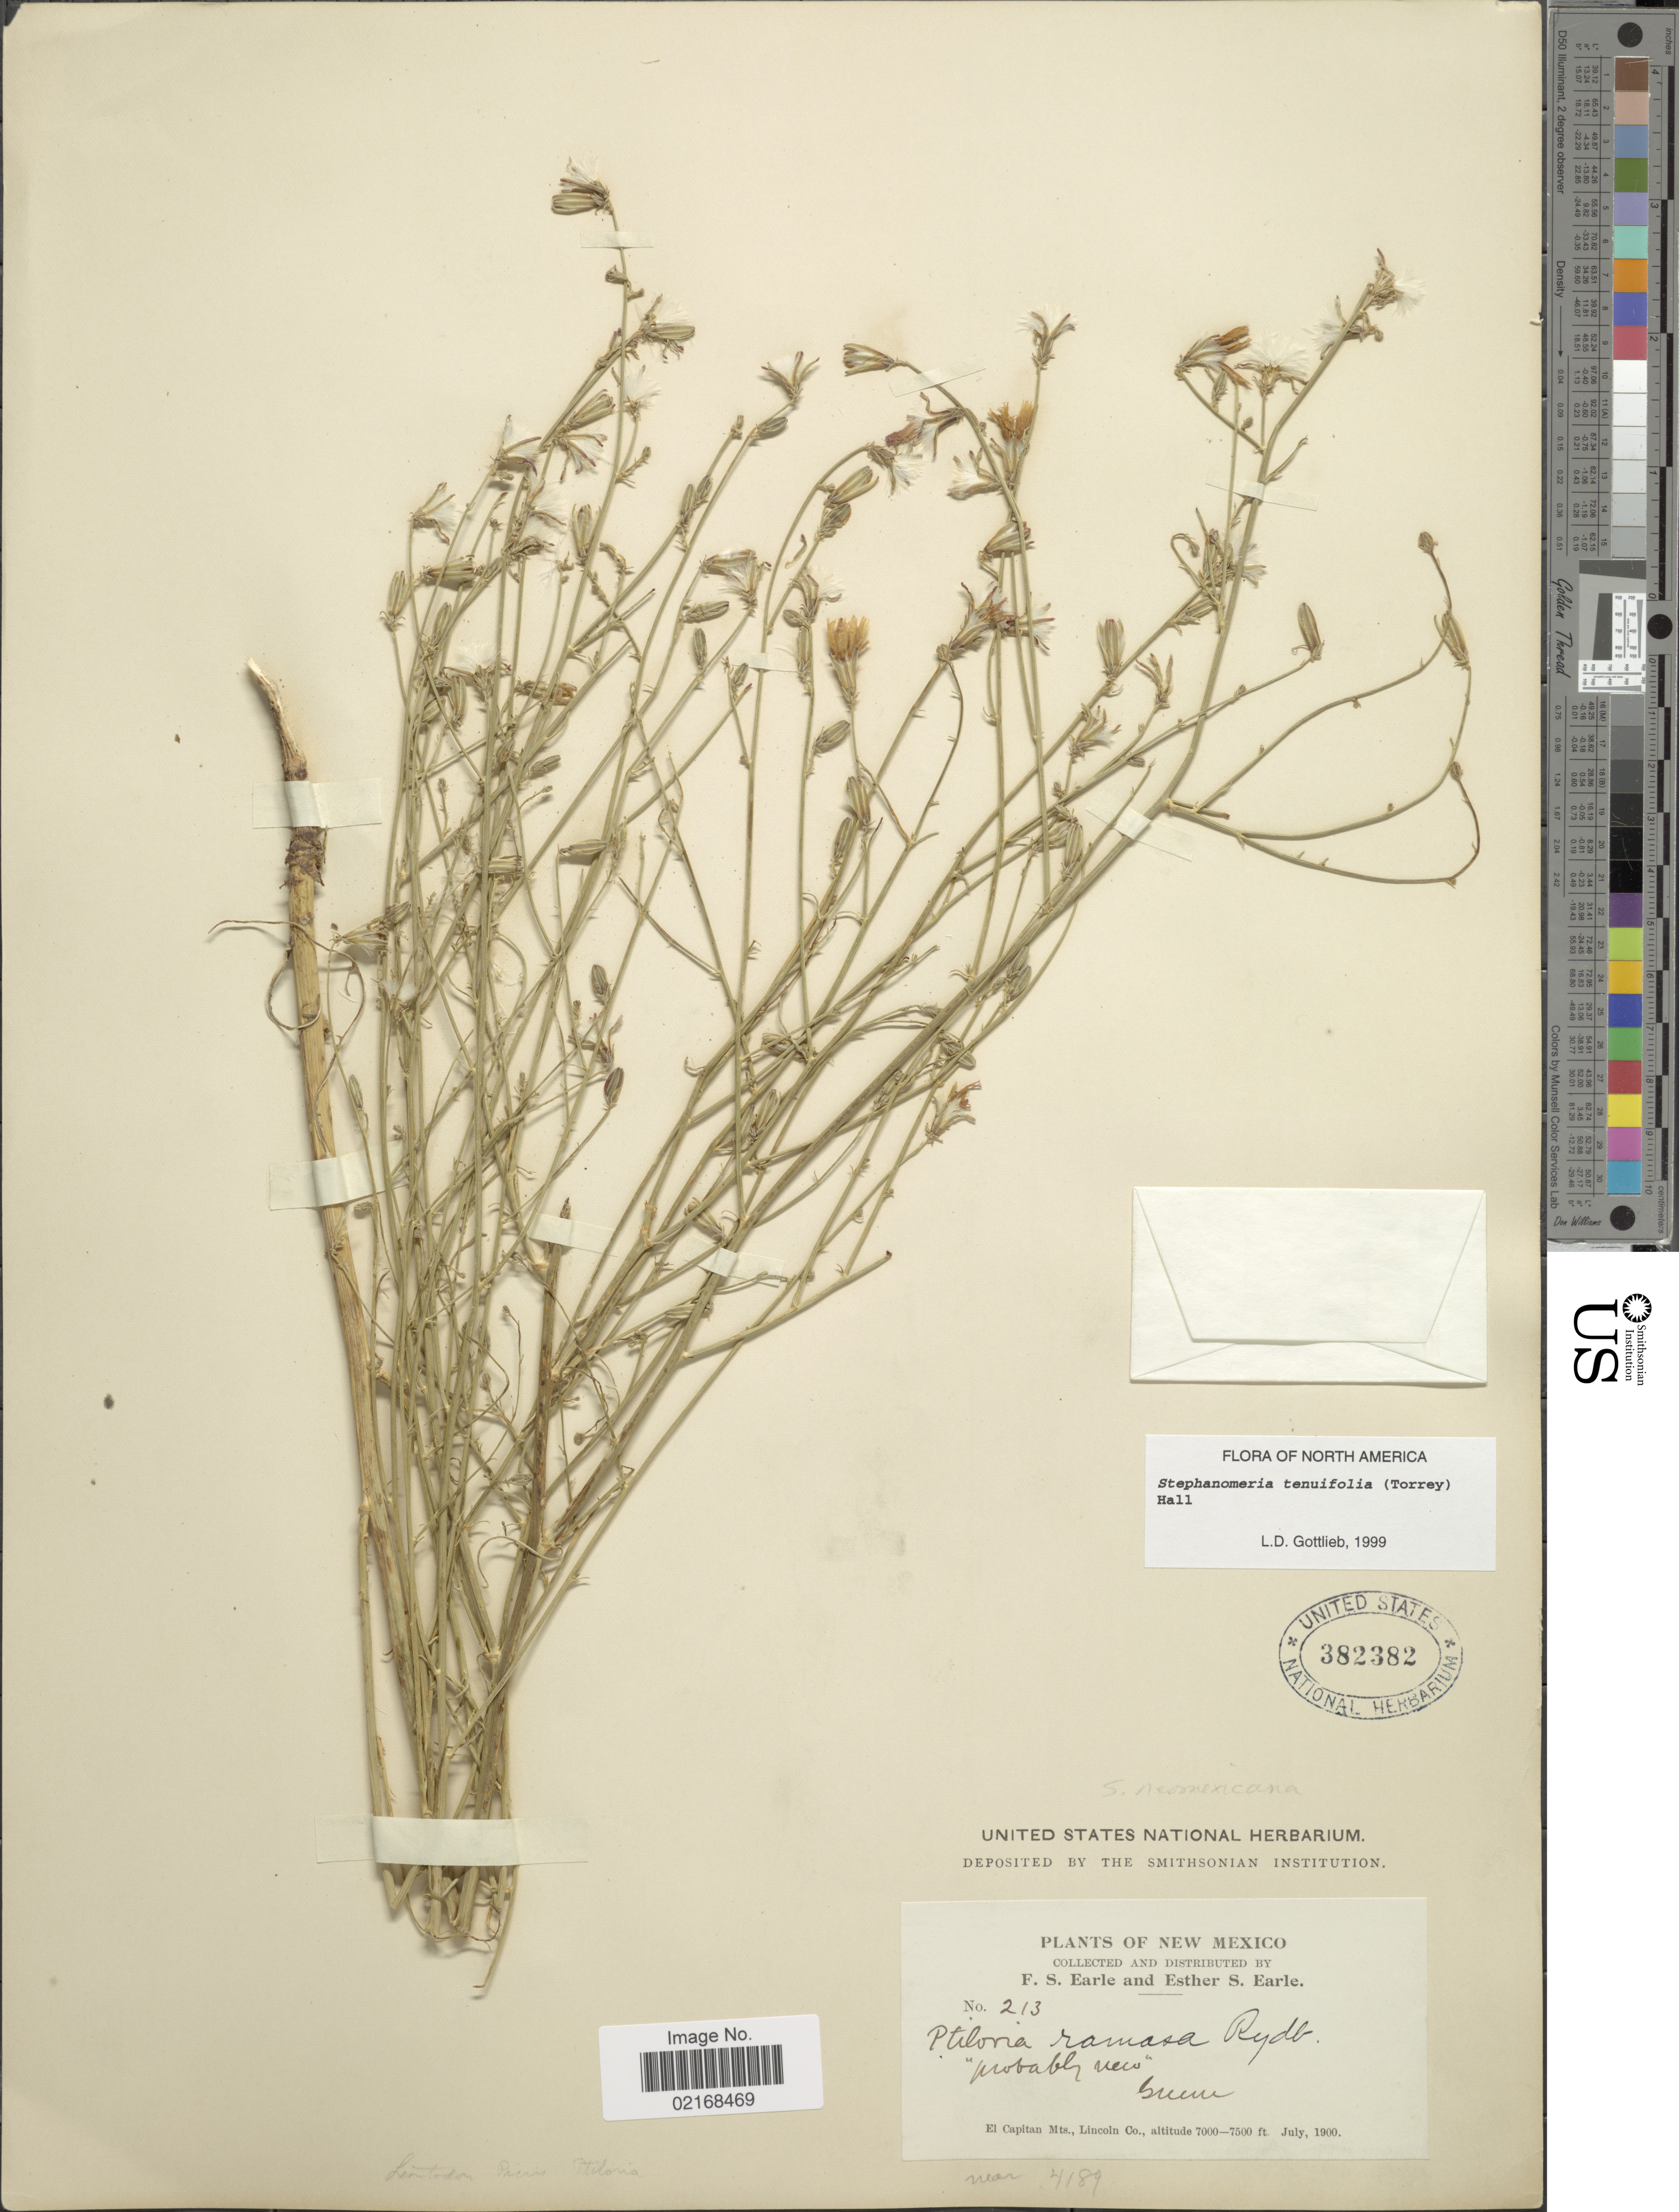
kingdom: Plantae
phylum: Tracheophyta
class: Magnoliopsida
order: Asterales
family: Asteraceae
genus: Stephanomeria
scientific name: Stephanomeria tenuifolia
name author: (Torr.) H.M. Hall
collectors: F. S. Earle & E. S. Earle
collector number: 213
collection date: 1900-07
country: United States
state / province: New Mexico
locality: El Capitan Mts., Lincoln Co.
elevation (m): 2134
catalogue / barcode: US 382382